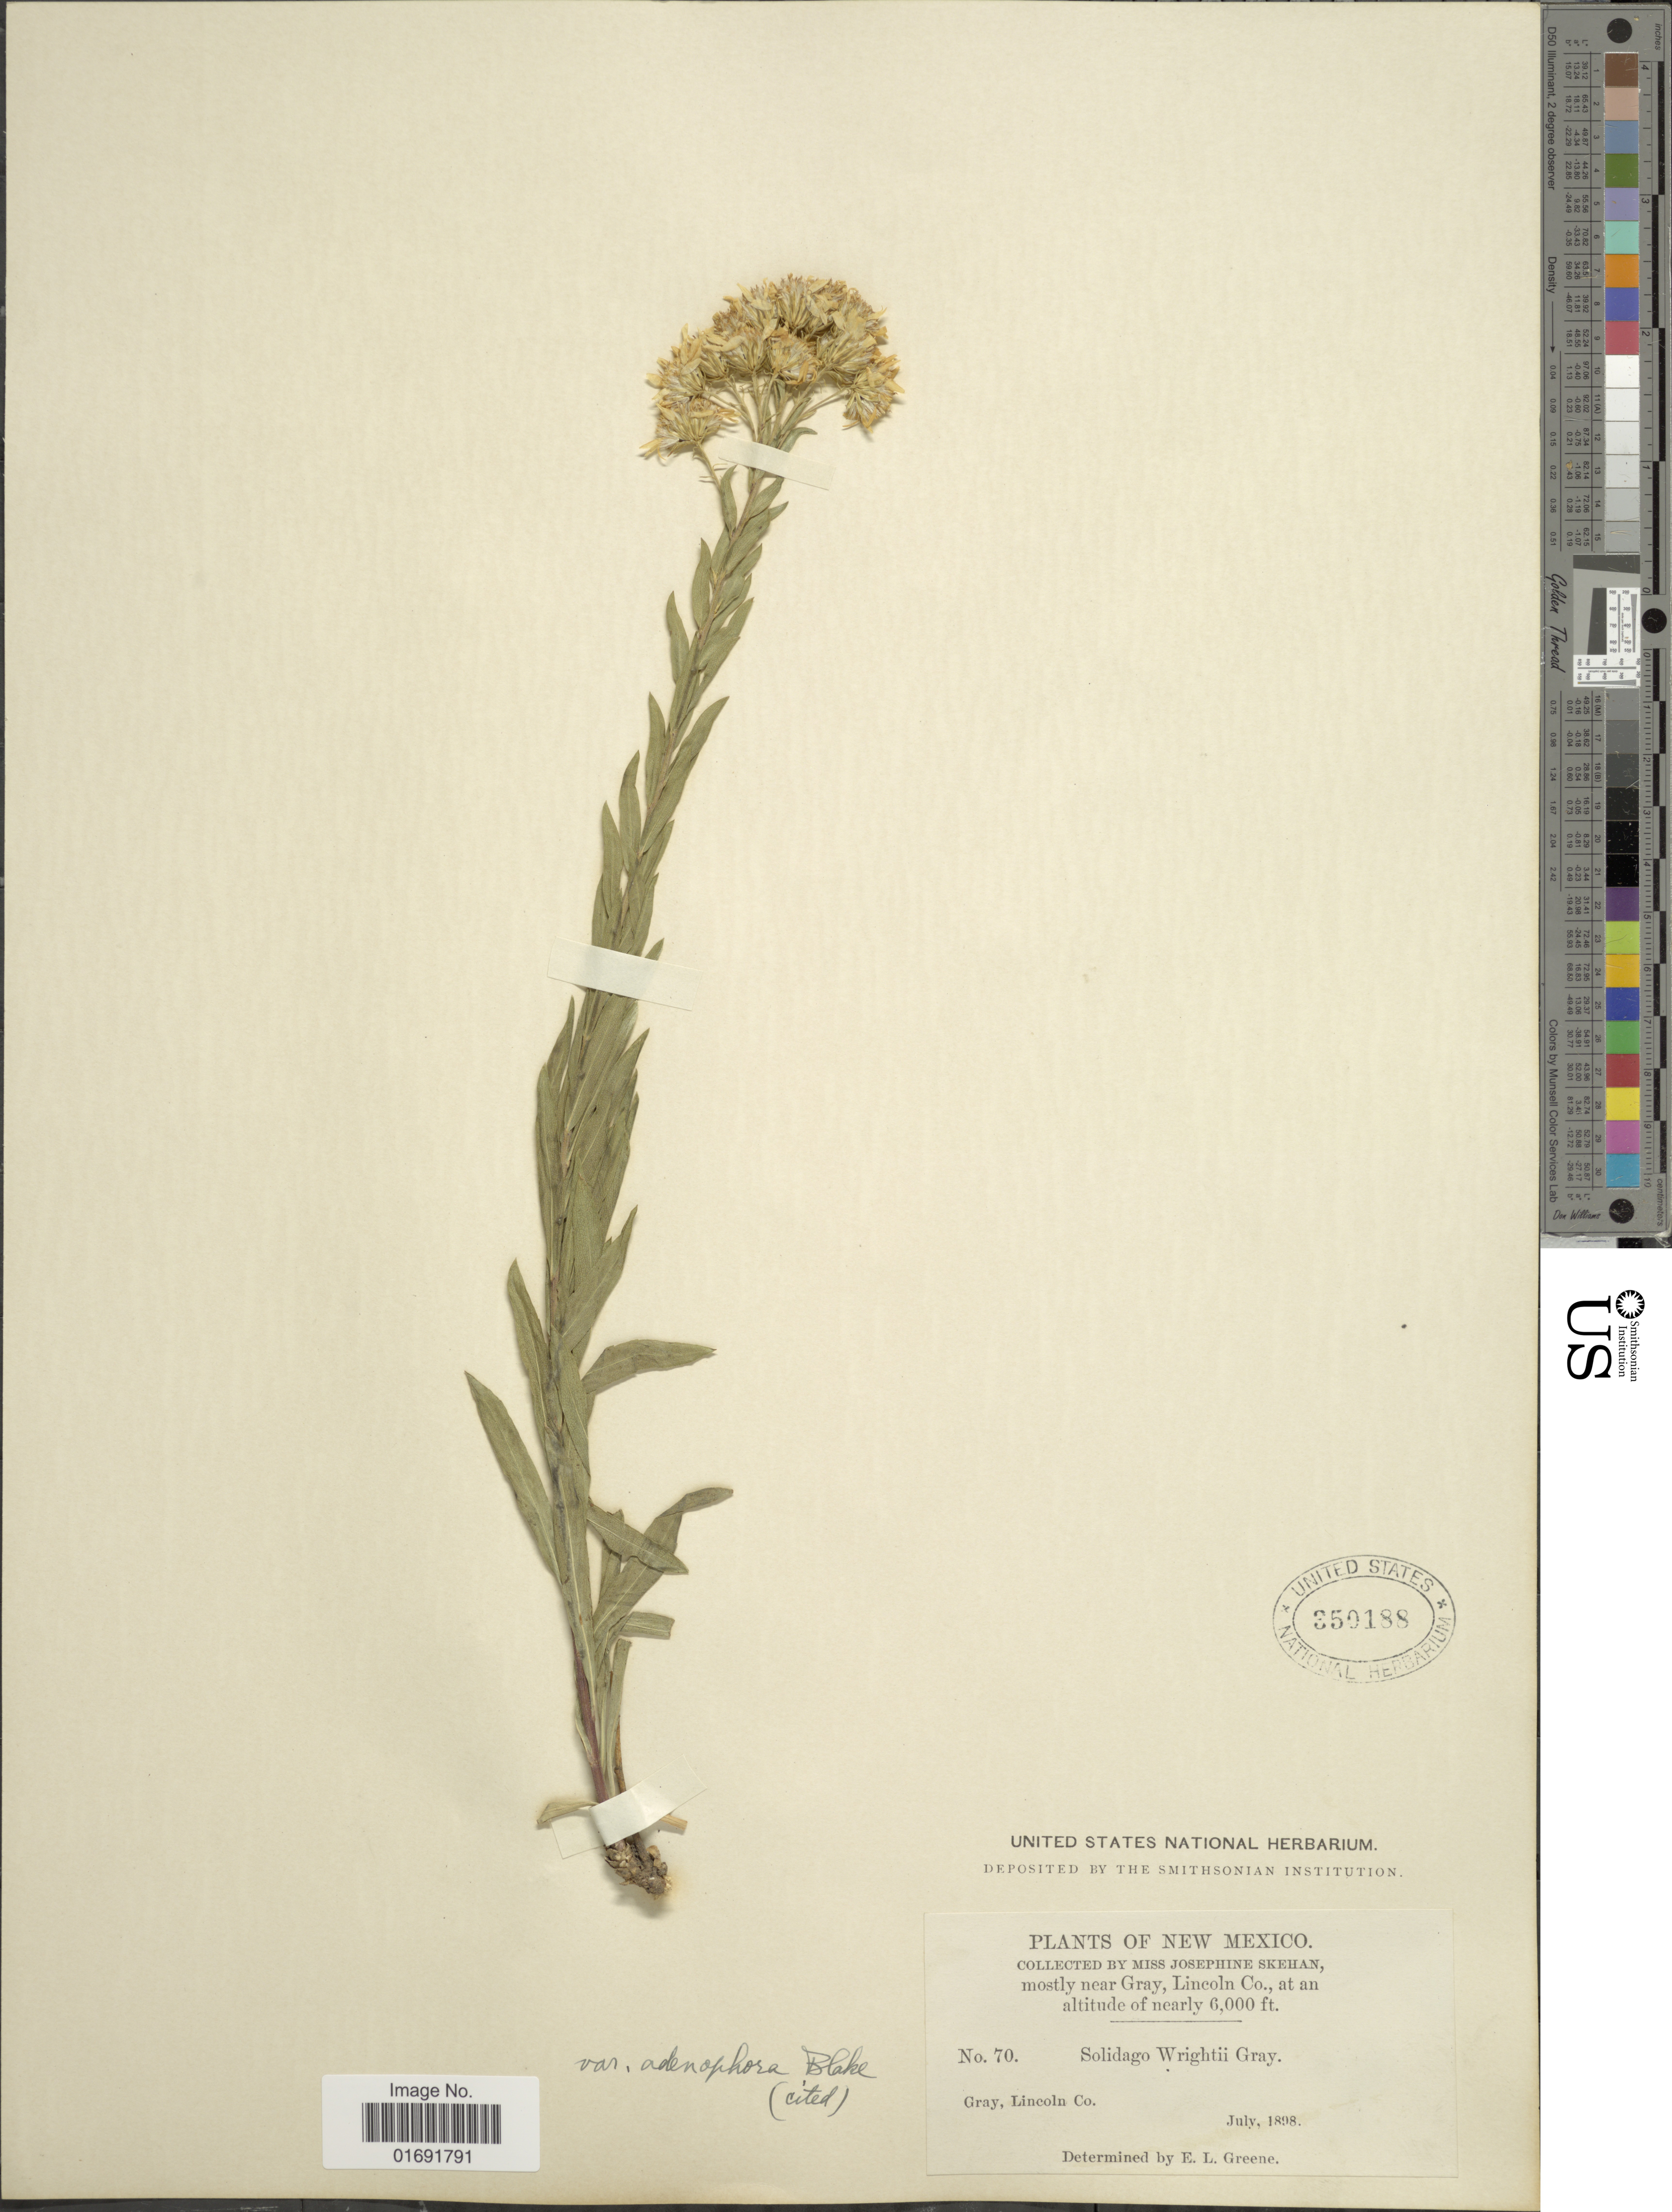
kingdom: Plantae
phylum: Tracheophyta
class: Magnoliopsida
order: Asterales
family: Asteraceae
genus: Solidago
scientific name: Solidago wrightii var. adenophora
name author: S.F. Blake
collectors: J. Skehan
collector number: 70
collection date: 1898-07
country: United States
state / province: New Mexico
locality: Near Gray, Lincoln Co.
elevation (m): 1829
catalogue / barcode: US 350188